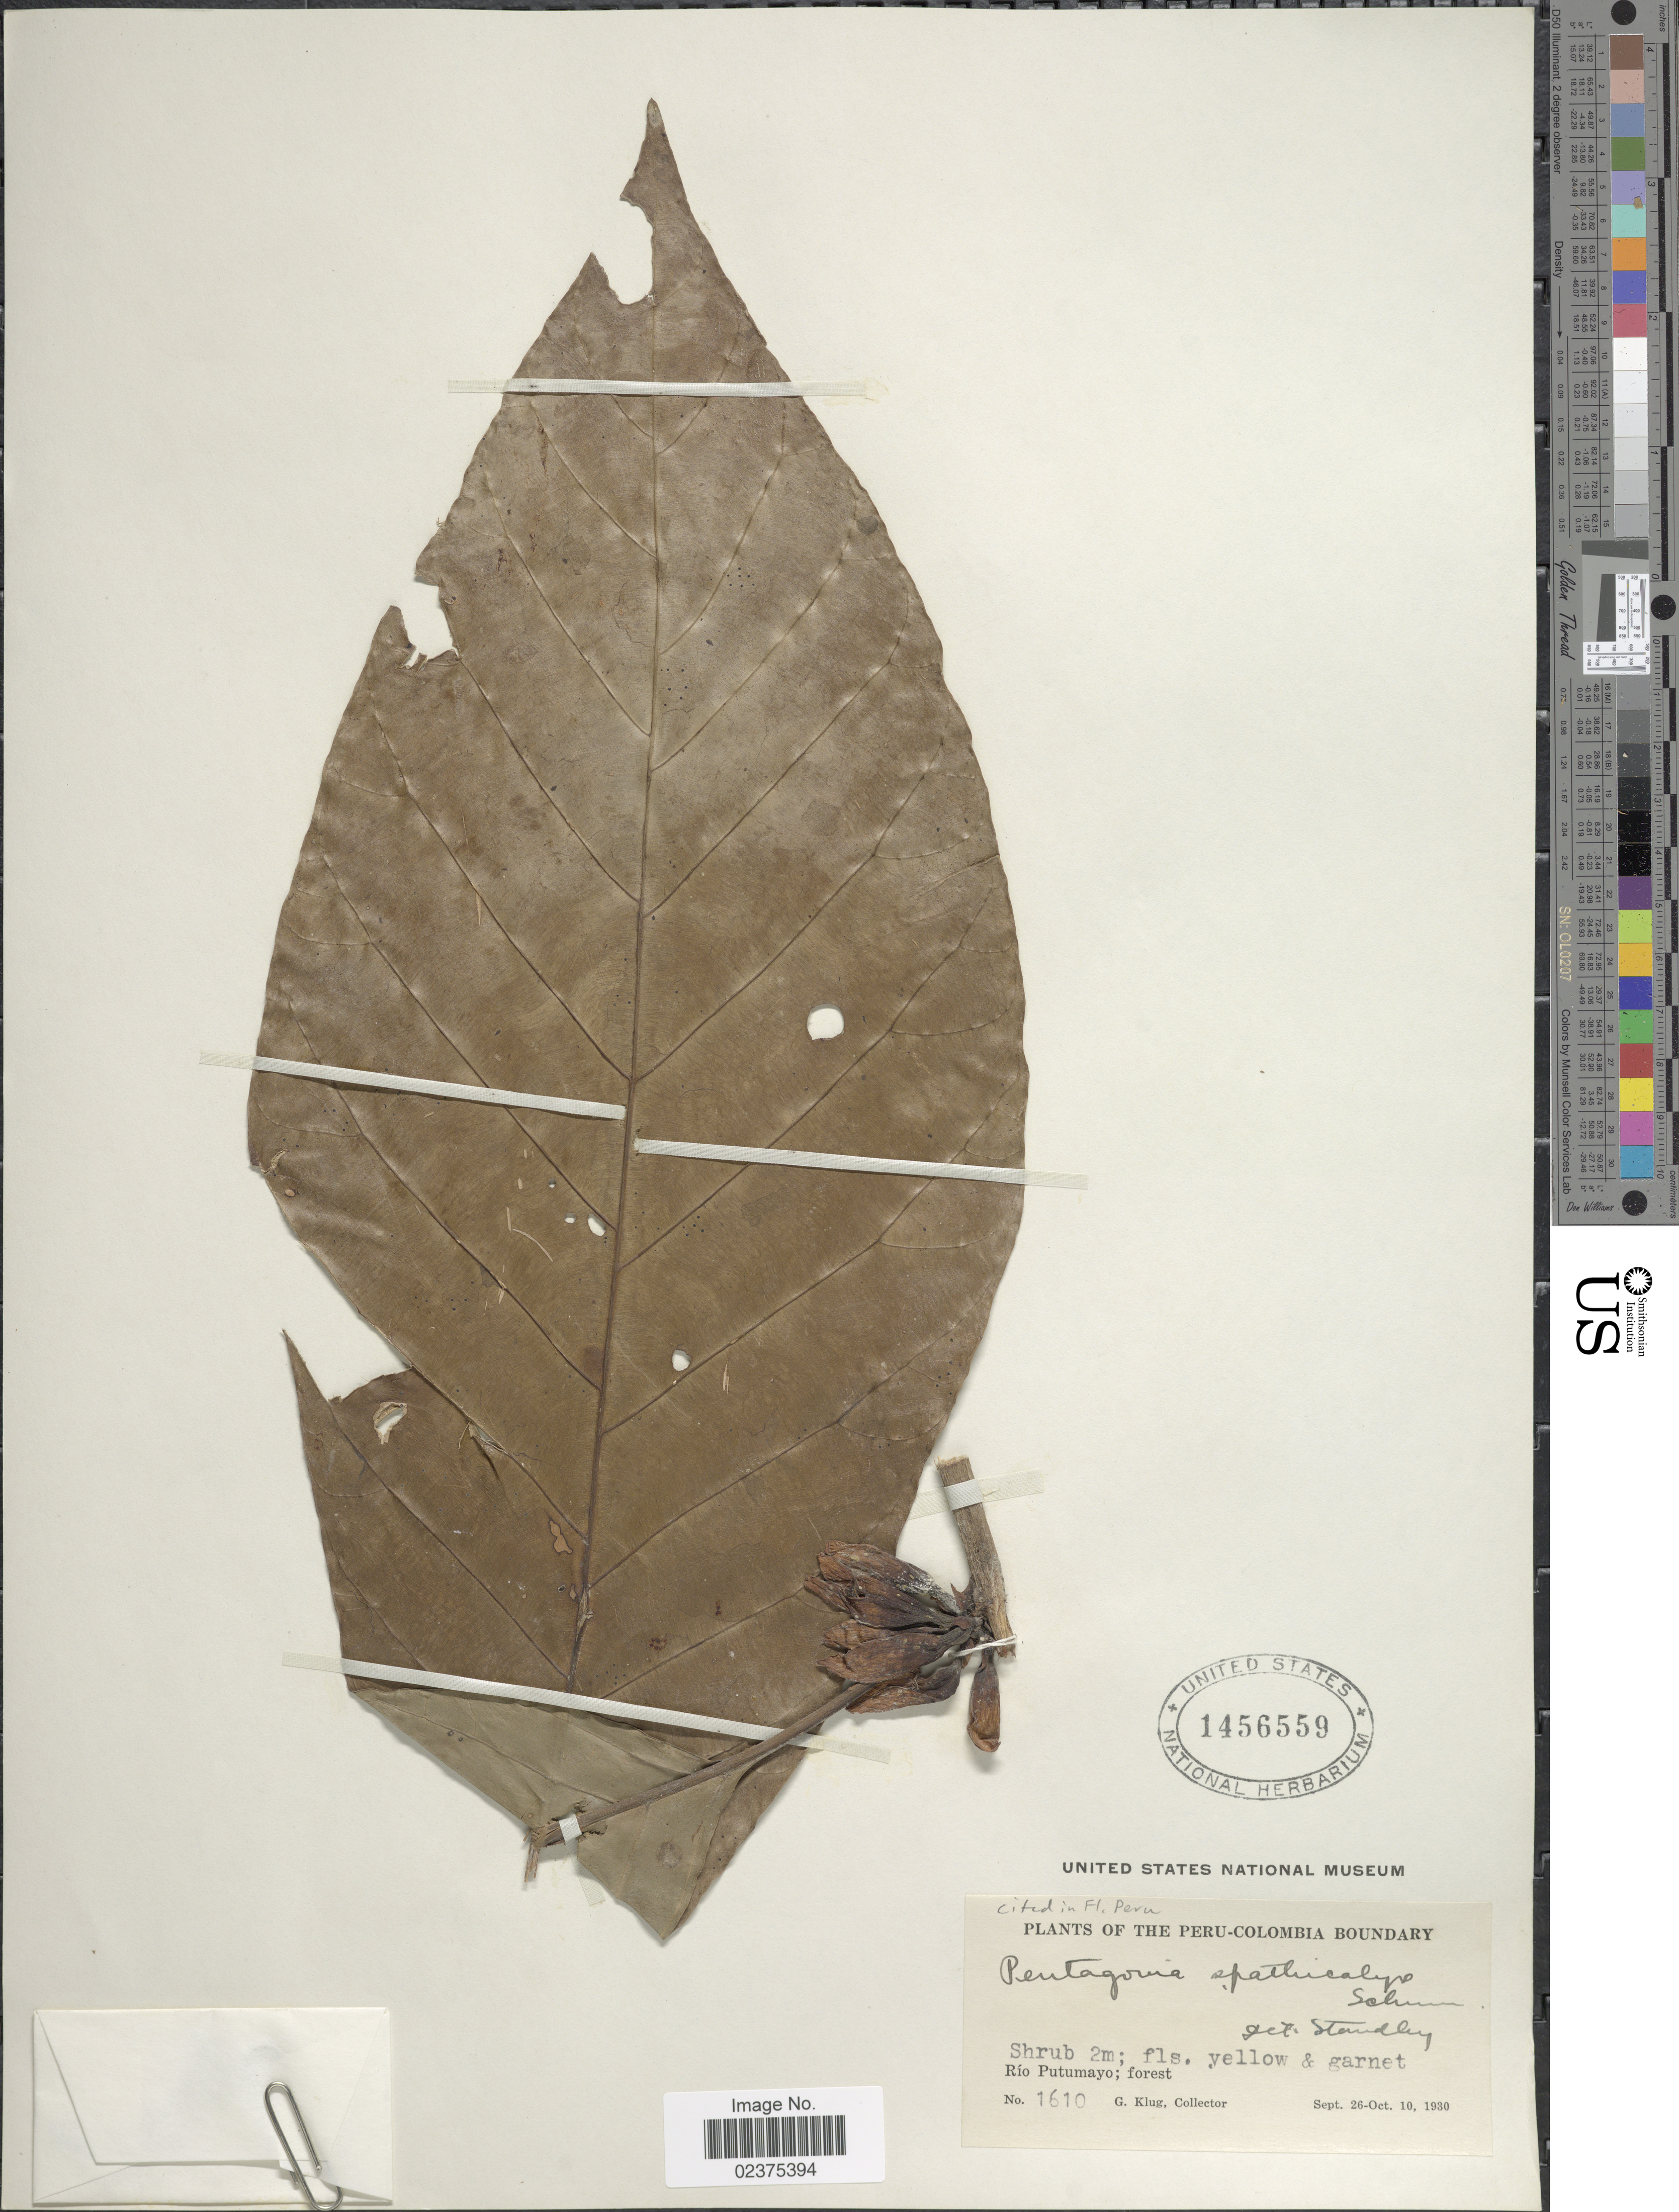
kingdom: Plantae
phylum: Tracheophyta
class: Magnoliopsida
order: Gentianales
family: Rubiaceae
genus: Pentagonia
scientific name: Pentagonia spathicalyx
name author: K. Schum.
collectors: G. Klug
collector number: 1610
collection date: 1930-09-26/1930-10-10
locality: The Peru-Colombia Boundary, Rio Putumayo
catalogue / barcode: US 1456559